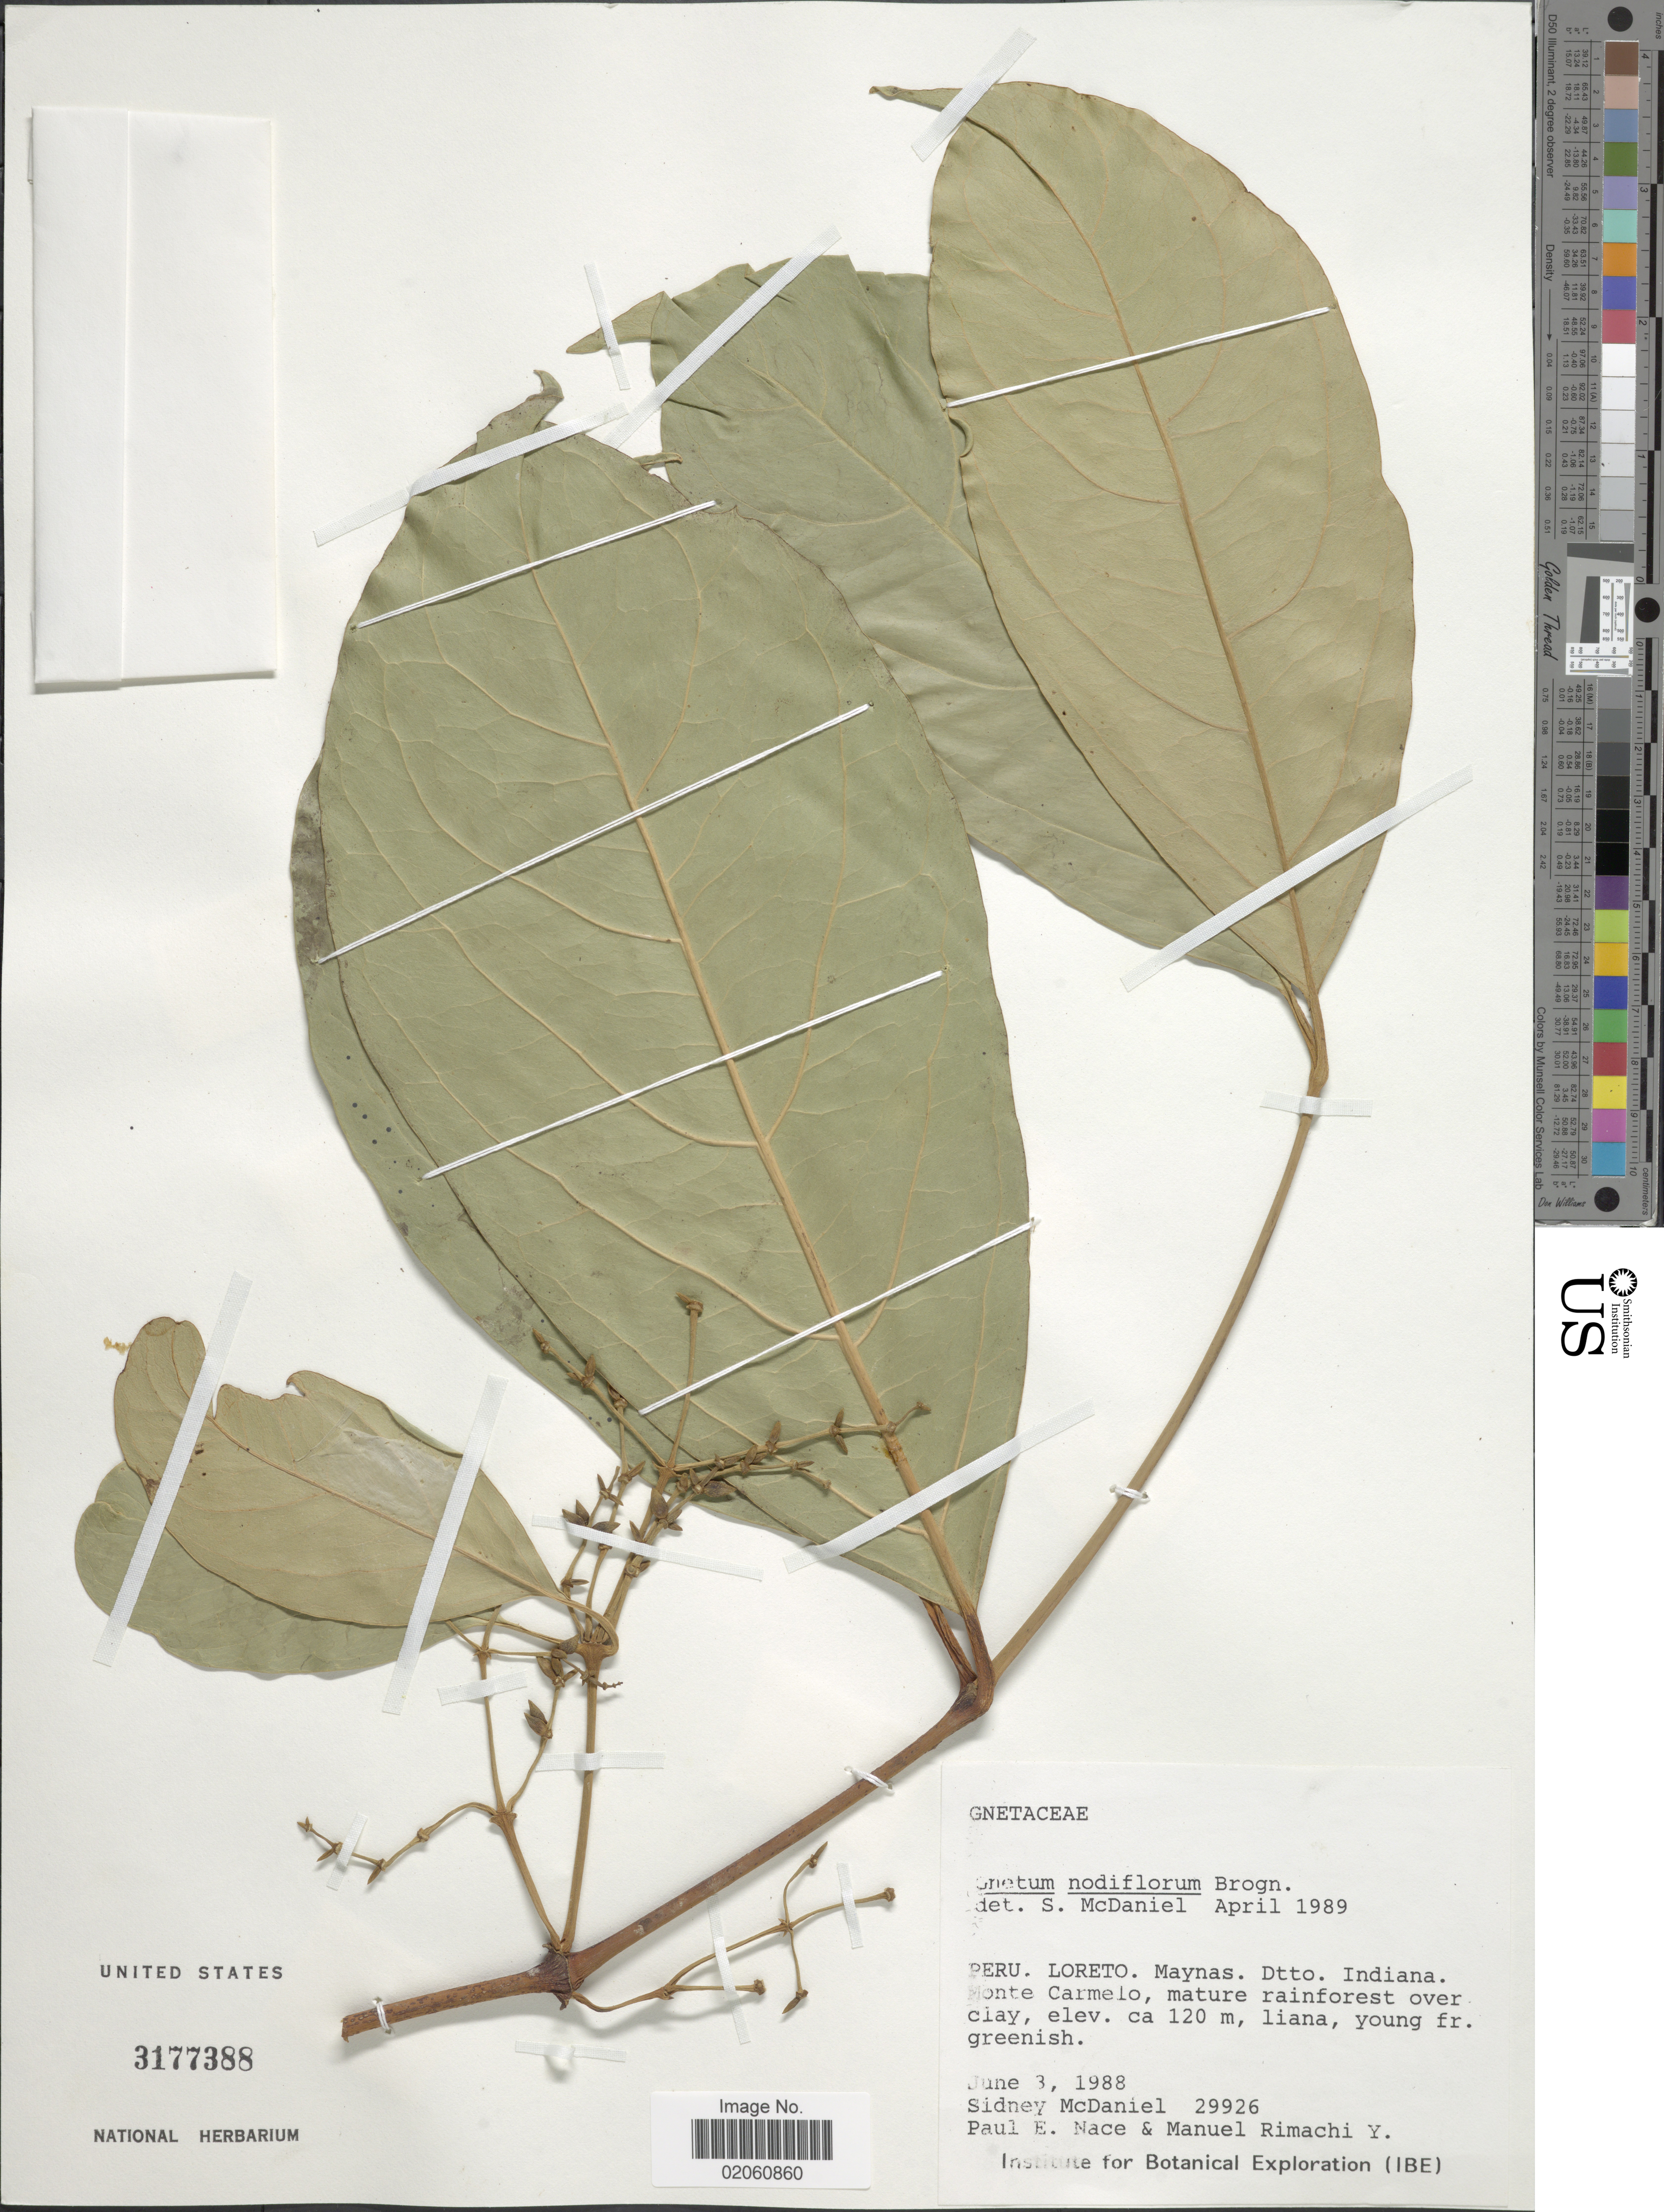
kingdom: Plantae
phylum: Tracheophyta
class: Gnetopsida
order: Gnetales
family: Gnetaceae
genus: Gnetum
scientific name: Gnetum nodiflorum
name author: Brongn.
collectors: S. McDaniel, P. Nace & M. Rimachi Y.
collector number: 29926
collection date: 1988-06-03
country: Peru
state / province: Loreto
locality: Maynas. Dtto Indiana. Monte Carmelo, mature rainforest over clay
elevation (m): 120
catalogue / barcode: US 3177388